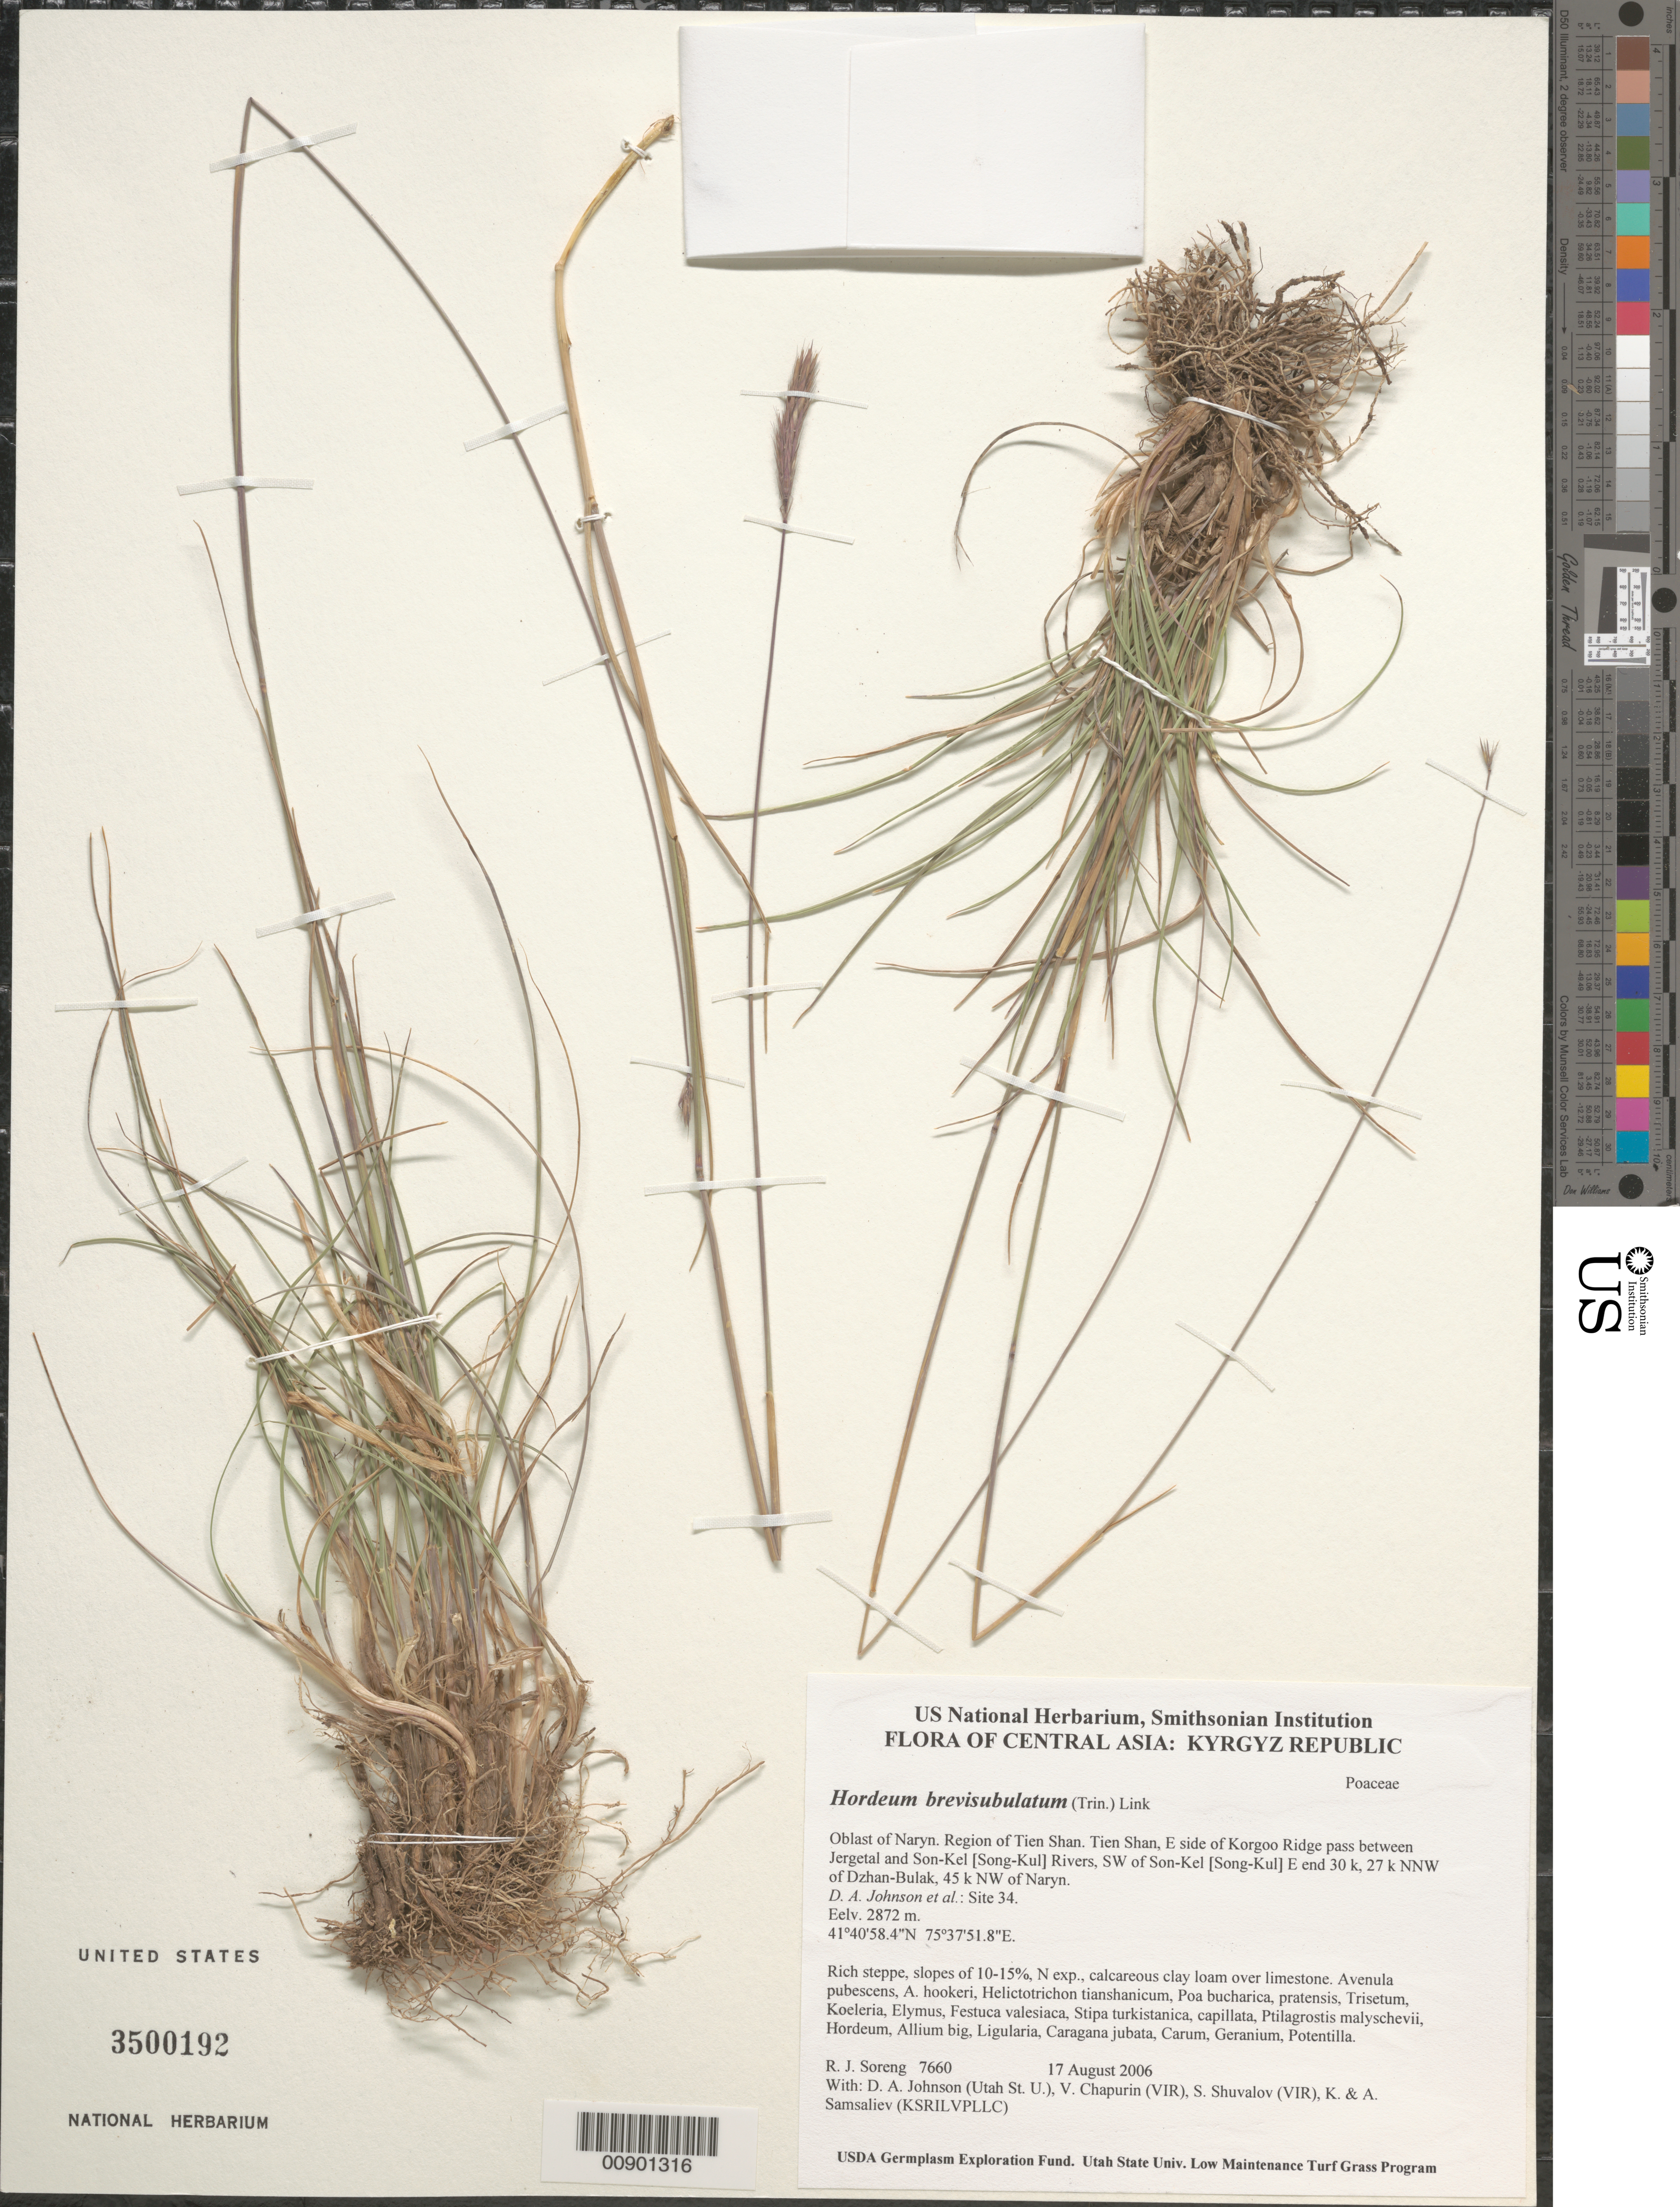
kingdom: Plantae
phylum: Tracheophyta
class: Liliopsida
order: Poales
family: Poaceae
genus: Hordeum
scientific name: Hordeum brevisubulatum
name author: (Trin.) Link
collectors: R. J. Soreng, D. Johnson, S. Shuvalov, V. Chapurin, K. Samsaliev & A. Samsaliev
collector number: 7660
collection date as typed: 17 Aug 2006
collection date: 2006-08-17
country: Kyrgyzstan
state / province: Naryn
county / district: Tien Shan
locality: Tien Shan, E side of Korgoo Ridge pass between Jergetal and Son-Kel Rivers, SW of Son-Kel E end 30 k, 27 km NNW of Dzhan-Bulak, 45 km NW of Naryn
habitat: Rich steppe, slopes of 10-15%, N exp., calcareous clay loam over limestone,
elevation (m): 2872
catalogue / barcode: US 3500192